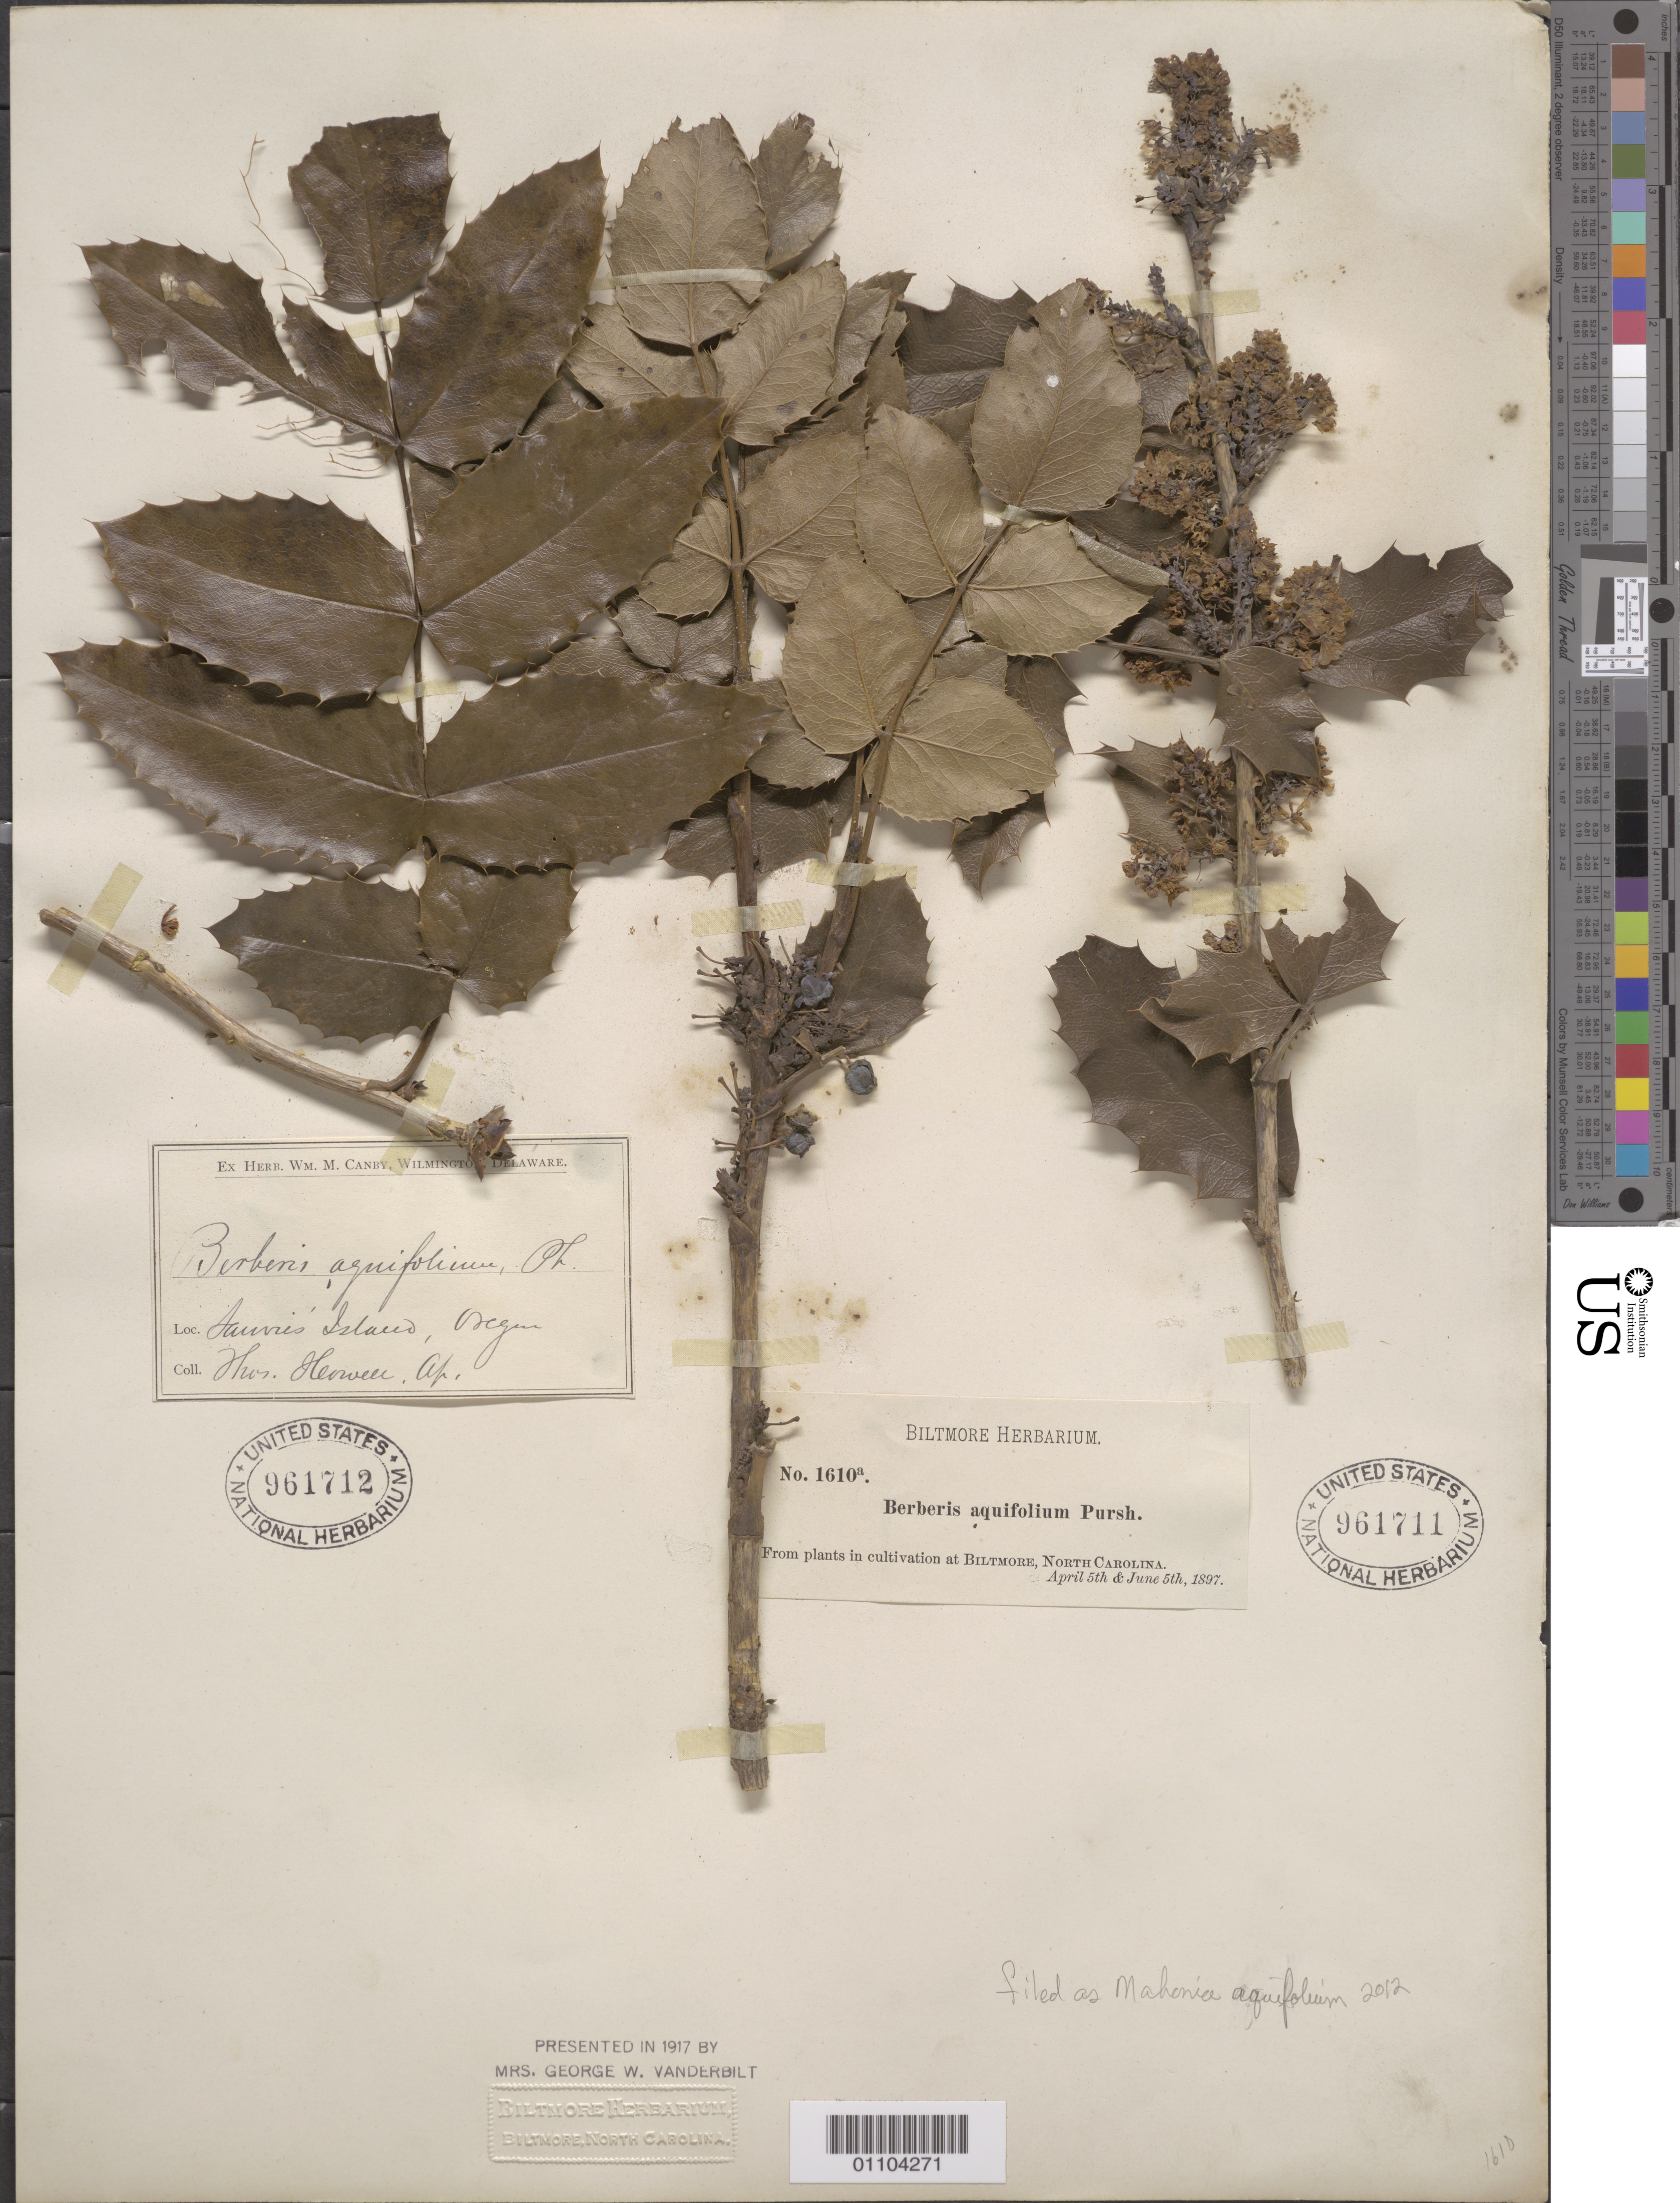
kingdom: Plantae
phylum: Tracheophyta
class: Magnoliopsida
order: Ranunculales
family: Berberidaceae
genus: Mahonia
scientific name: Mahonia aquifolium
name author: (Pursh) Nutt.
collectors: J. T. Howell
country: United States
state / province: Oregon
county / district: Multnomah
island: Sauvie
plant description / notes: Two specimens on sheet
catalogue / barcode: US 961712